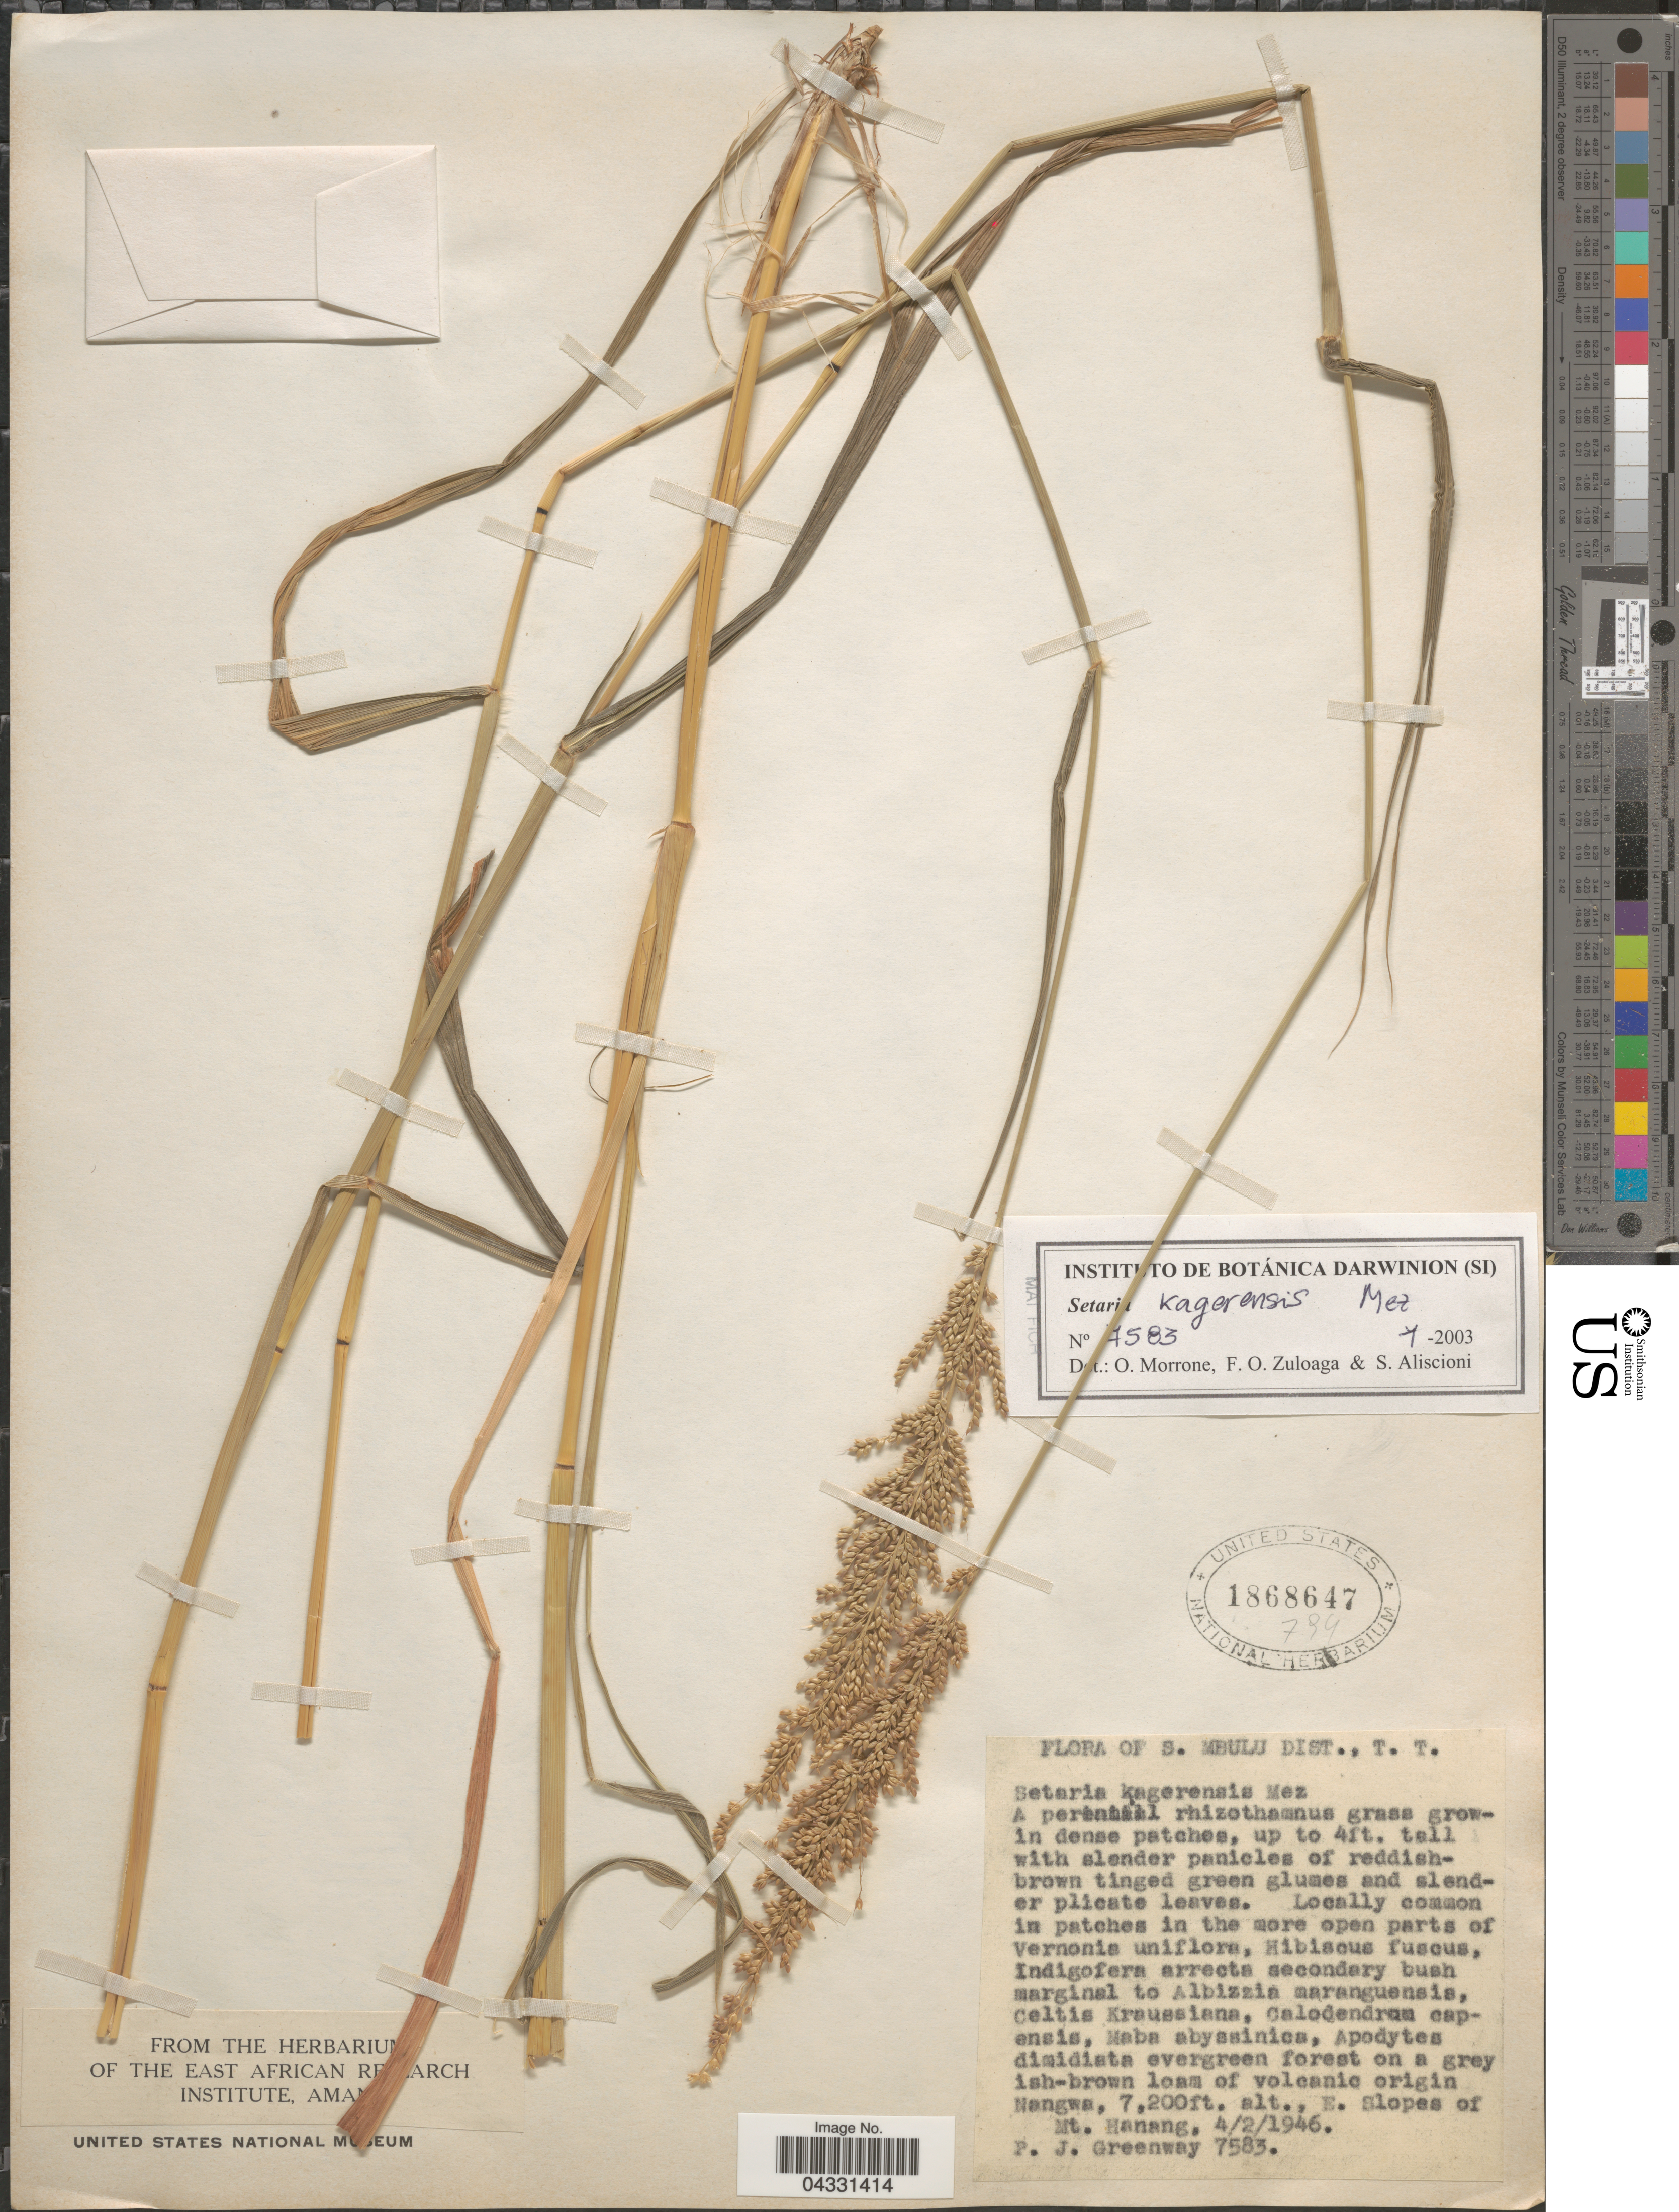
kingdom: Plantae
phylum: Tracheophyta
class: Liliopsida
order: Poales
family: Poaceae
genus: Setaria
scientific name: Setaria kagerensis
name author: Mez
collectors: P. J. Greenway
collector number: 7583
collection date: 1946-02-04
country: Tanzania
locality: S. Mbulu., T. T. E. slopes of Mt. Hanang.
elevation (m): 2195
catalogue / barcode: US 1868647